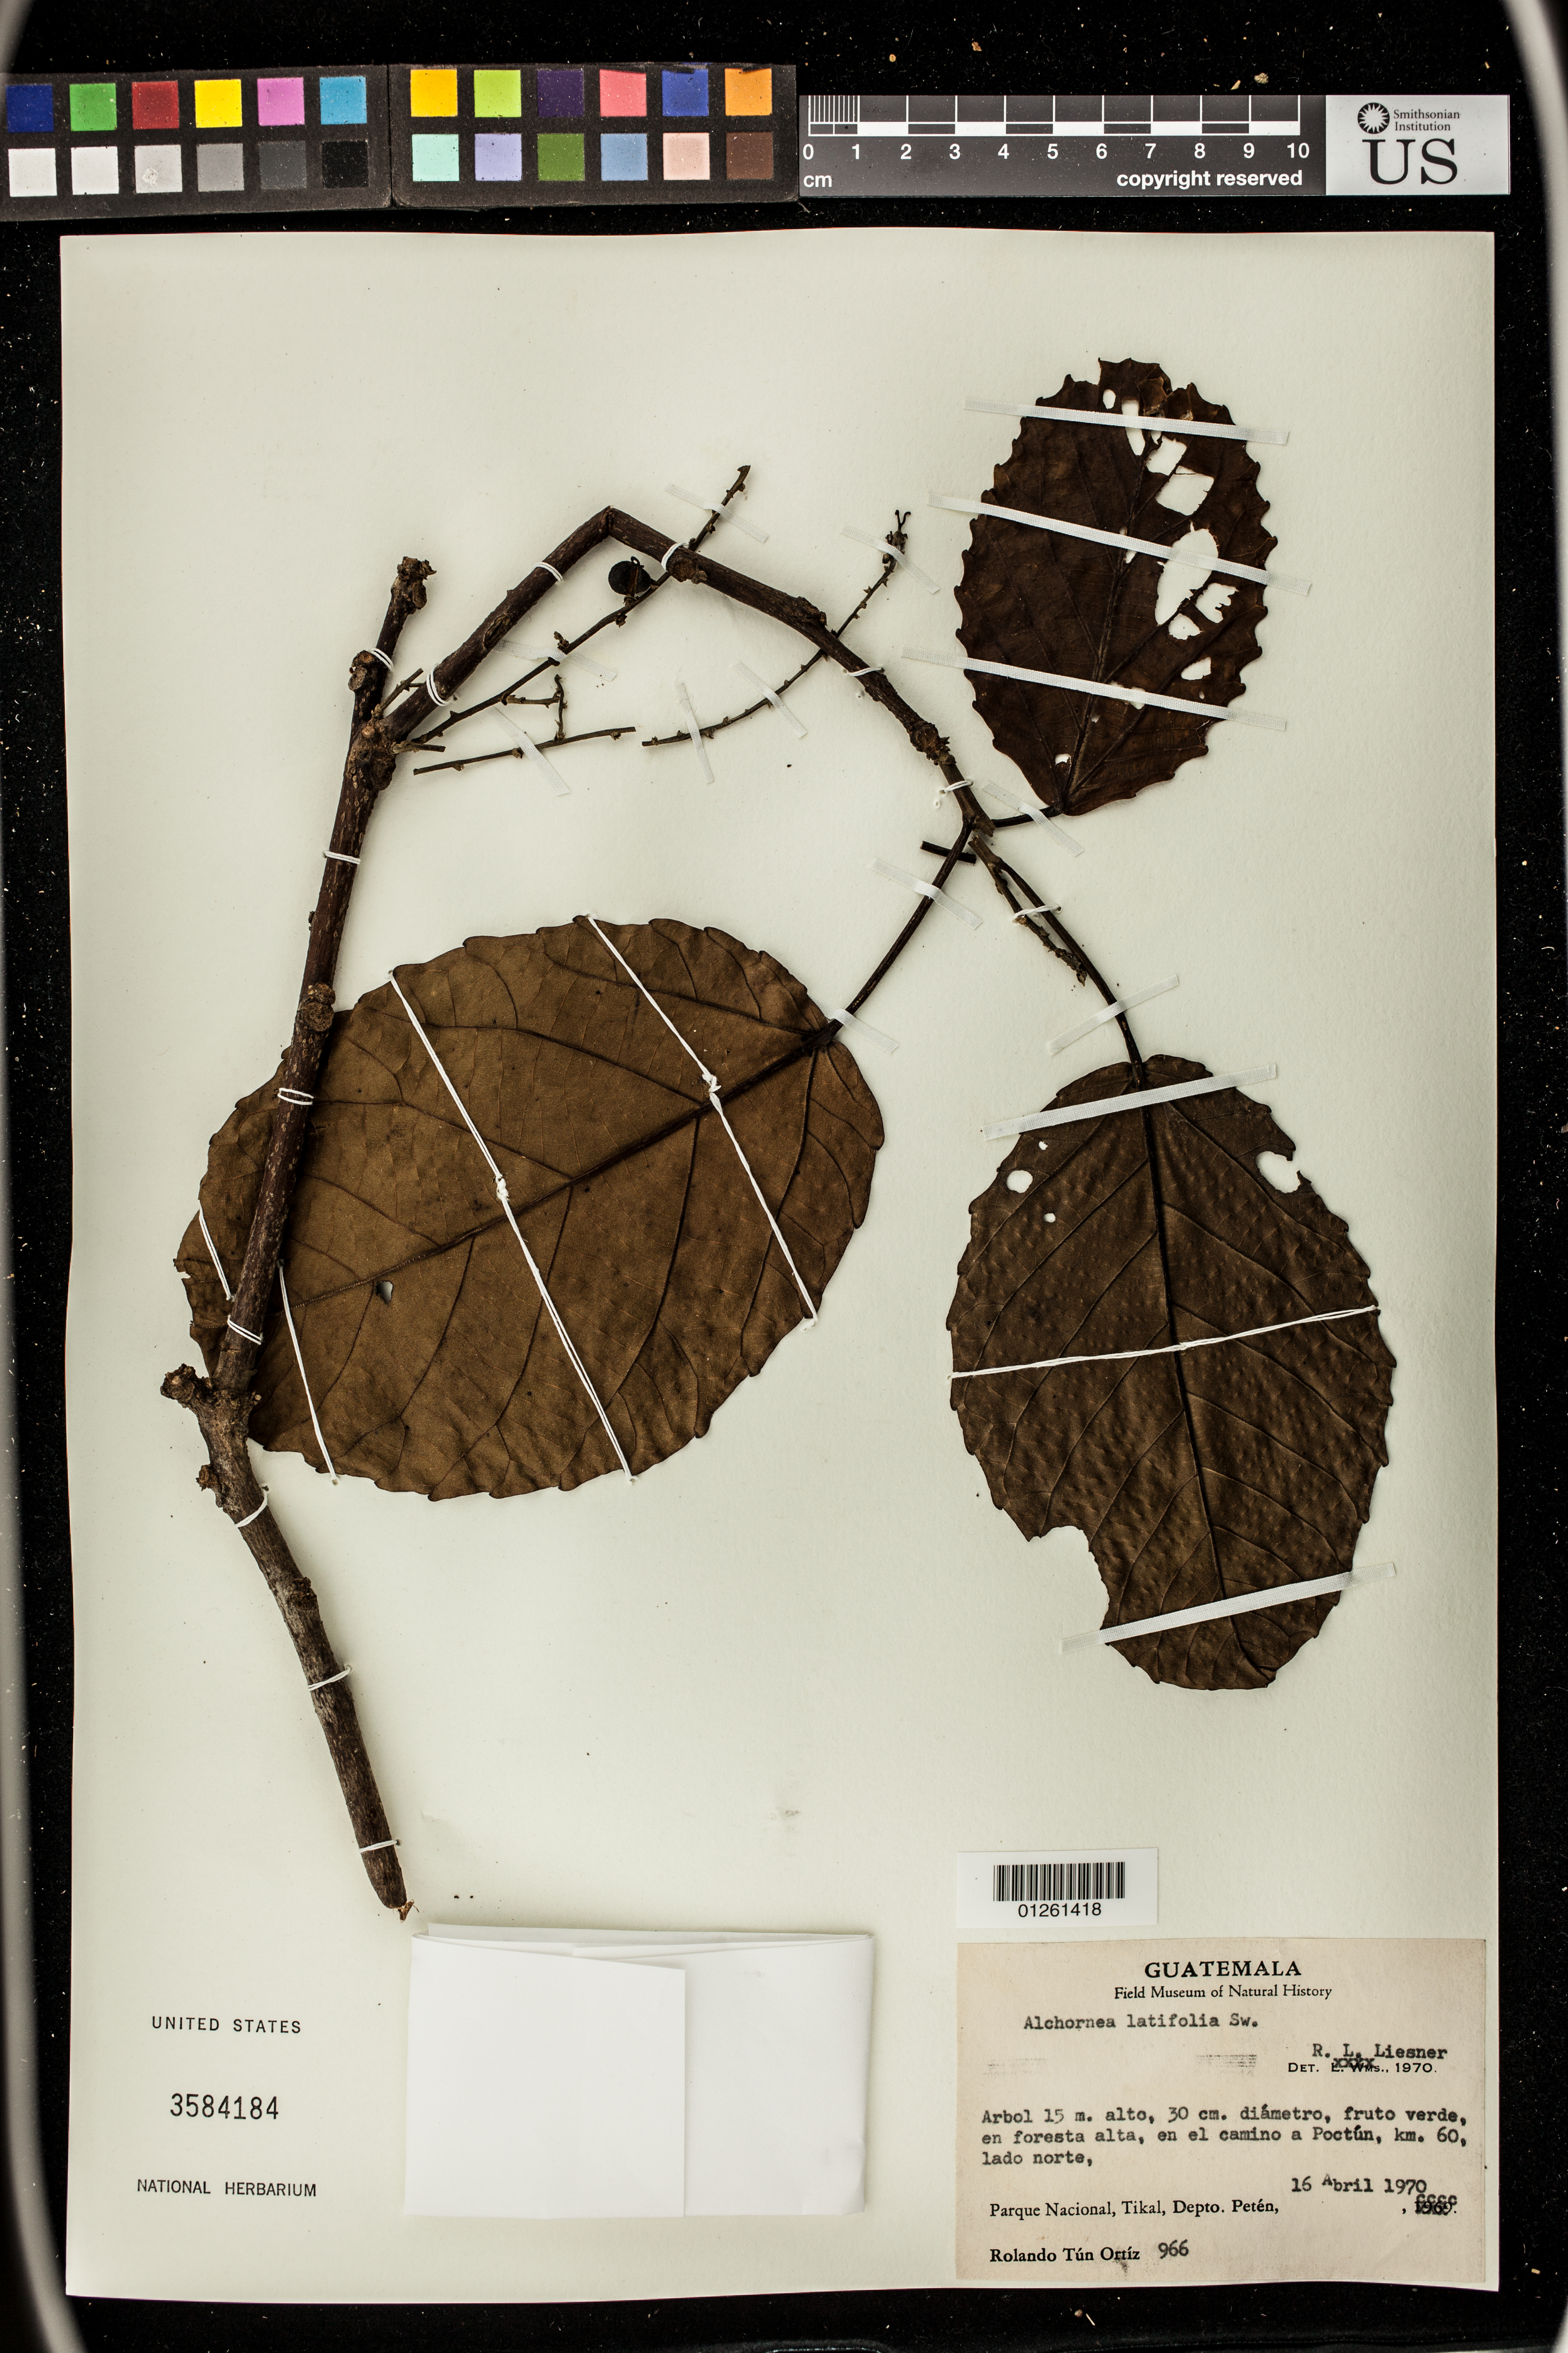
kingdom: Plantae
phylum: Tracheophyta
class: Magnoliopsida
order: Malpighiales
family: Euphorbiaceae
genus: Alchornea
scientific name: Alchornea latifolia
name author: Sw.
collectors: R. Tún Ortiz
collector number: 966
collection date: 1970-04-16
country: Guatemala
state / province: El Petén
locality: En el camino Poctum [Poptun], km. 60, lado norte. Parque Nacional, Tikal.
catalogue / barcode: US 3584184